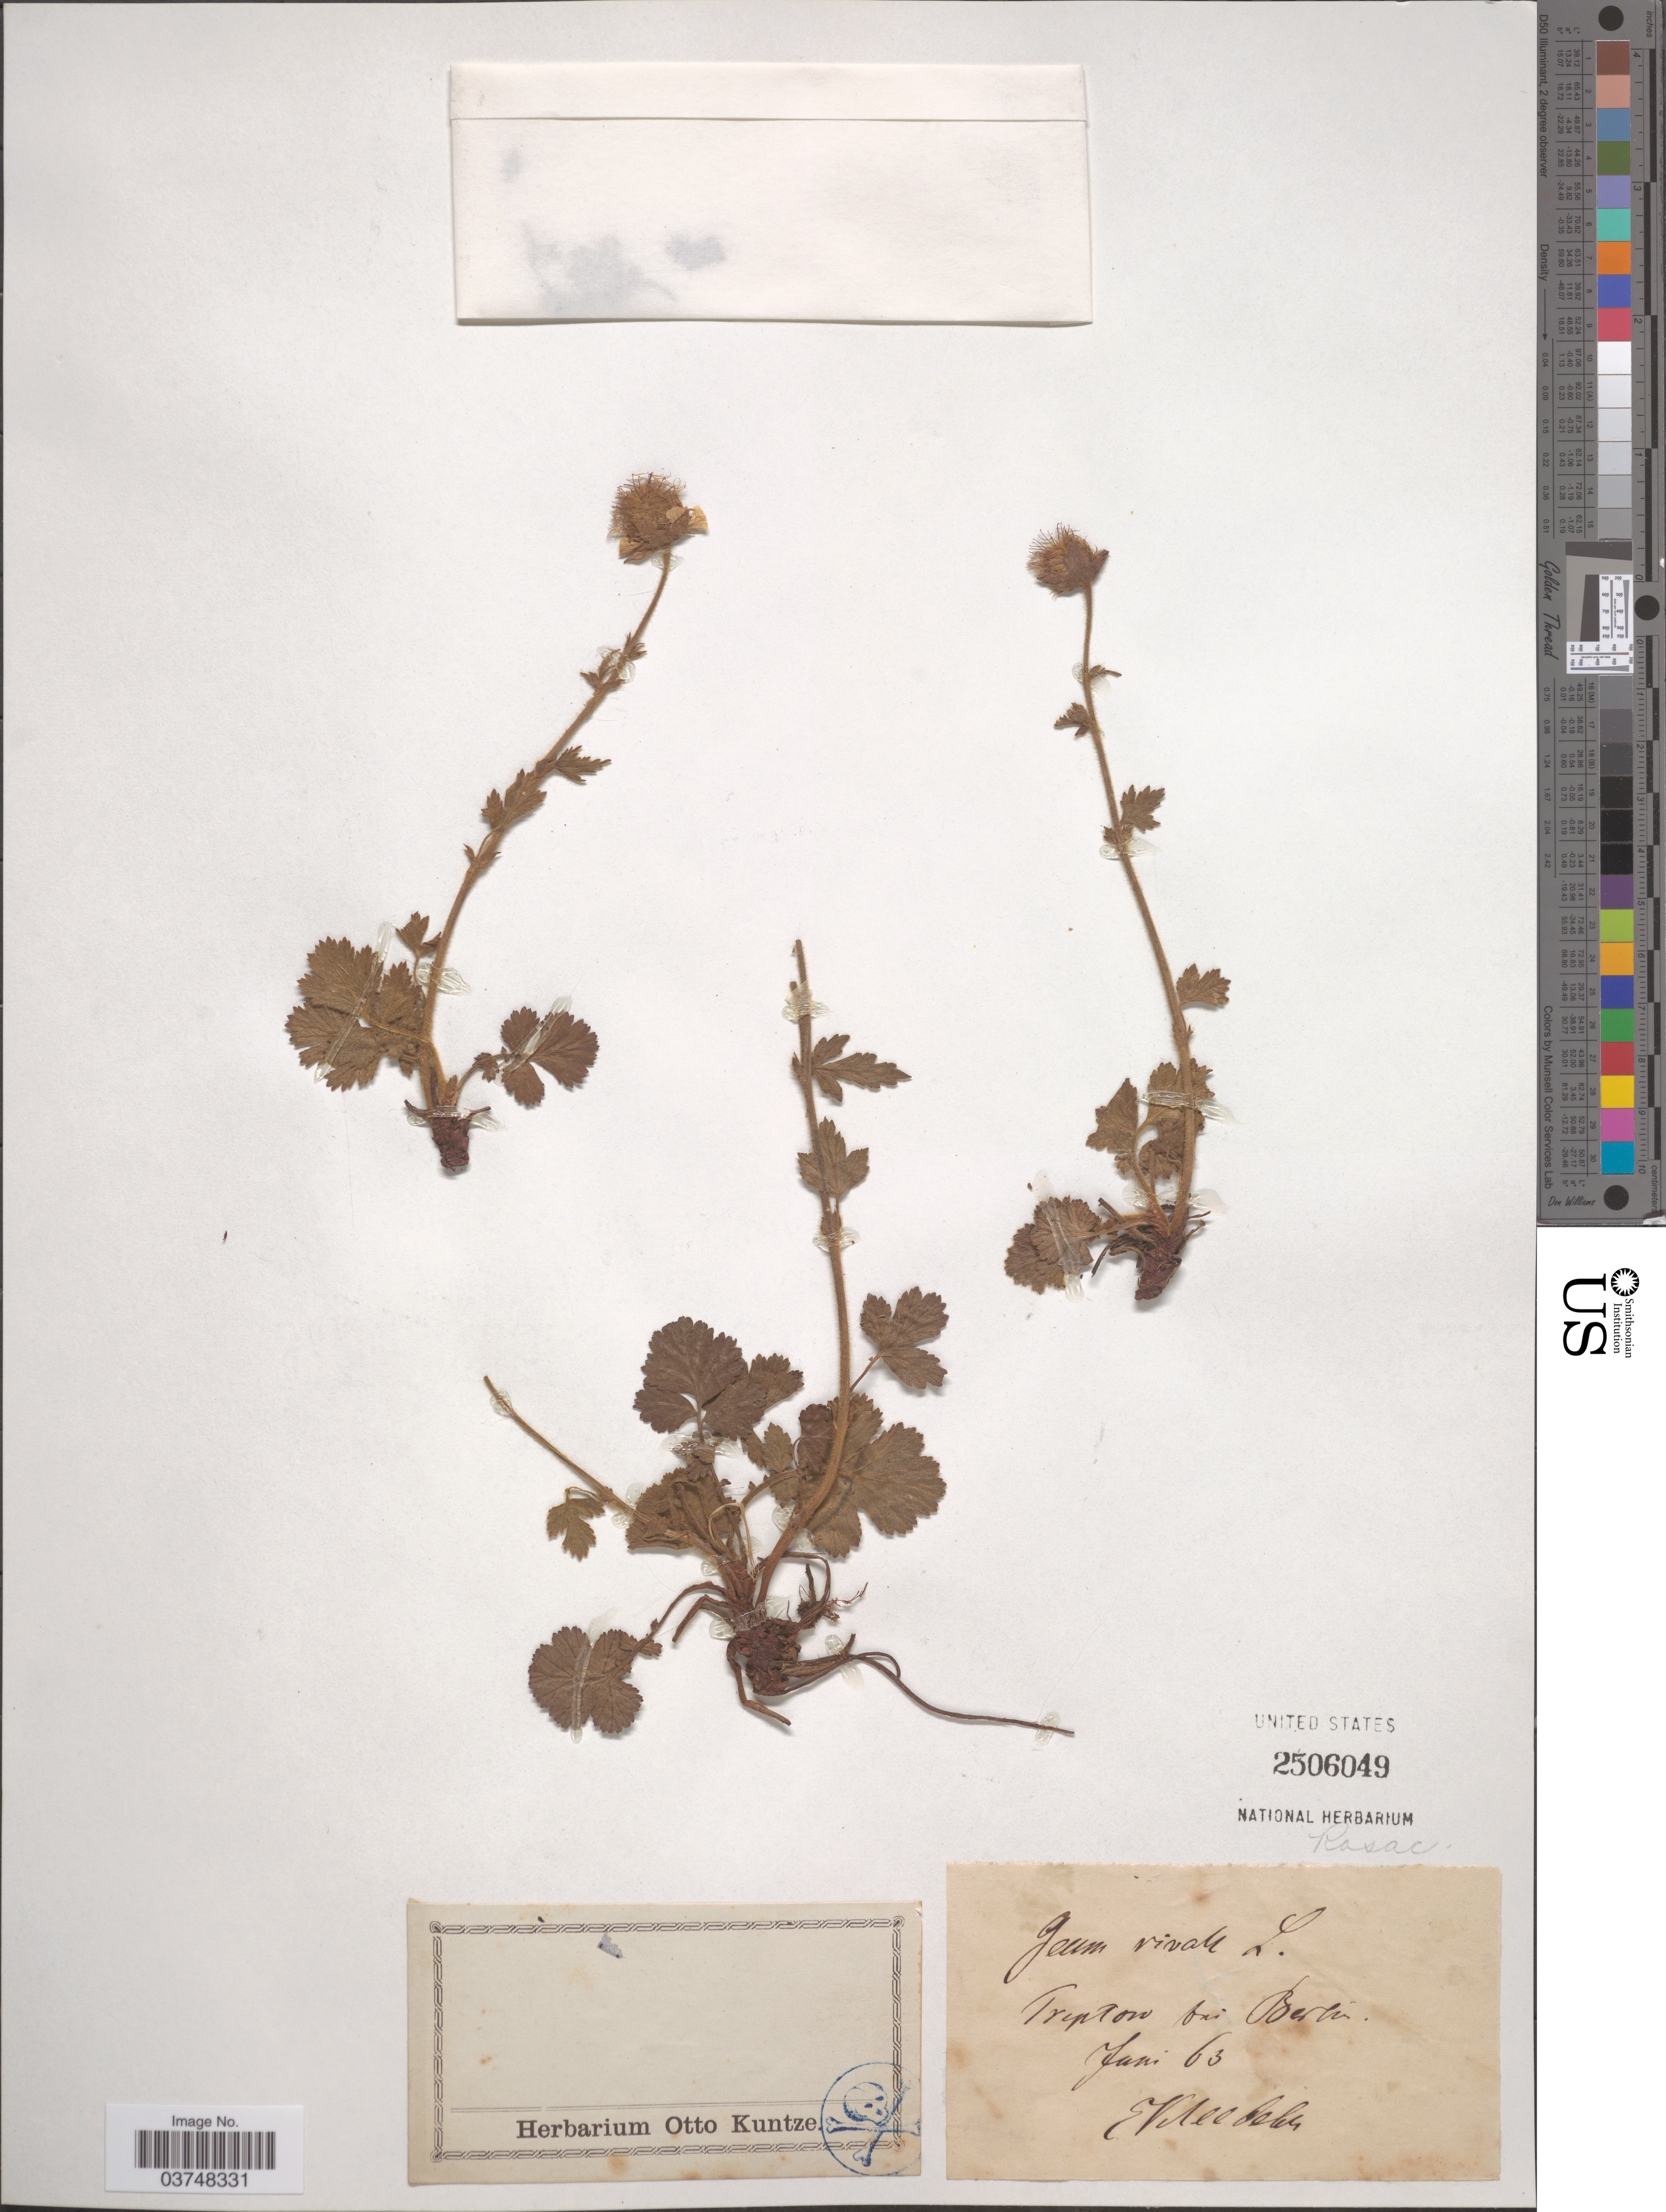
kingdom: Plantae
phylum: Tracheophyta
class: Magnoliopsida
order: Rosales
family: Rosaceae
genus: Geum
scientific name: Geum rivale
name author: L.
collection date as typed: Transcribed d/m/y: /6/63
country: Germany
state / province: Berlin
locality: Treptow bei Berlin.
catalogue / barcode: US 2506049